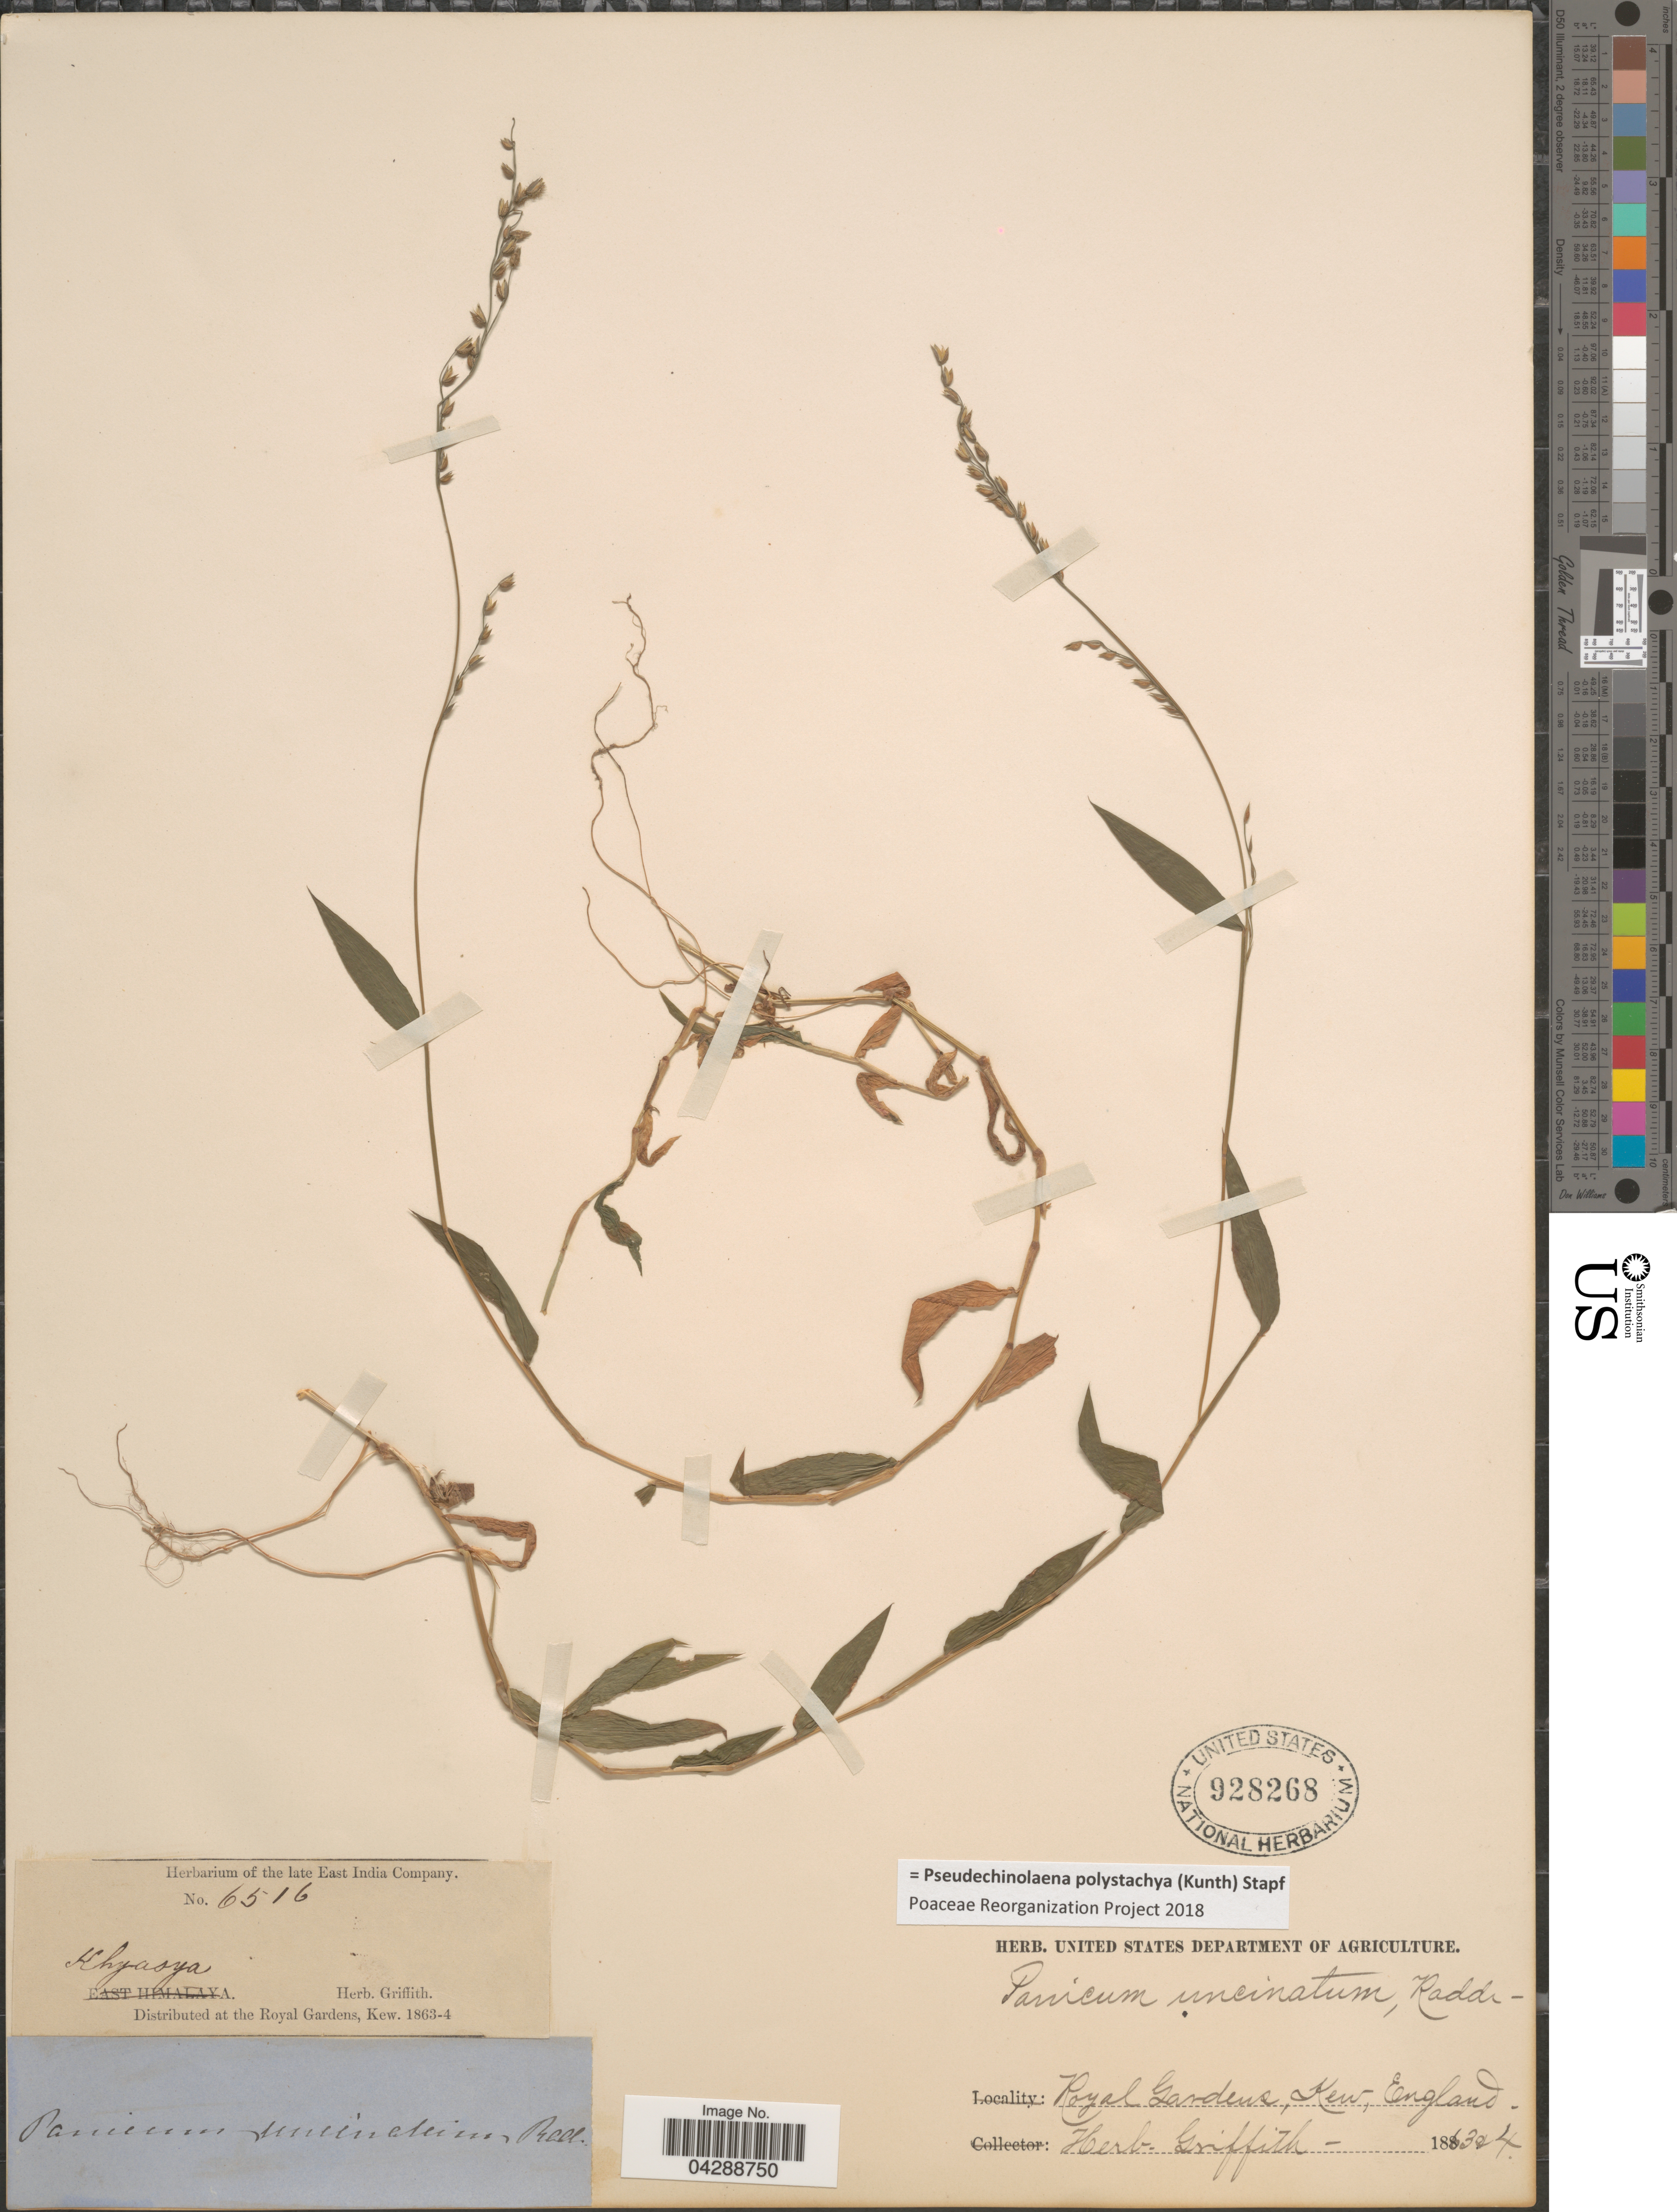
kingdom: Plantae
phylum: Tracheophyta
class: Liliopsida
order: Poales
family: Poaceae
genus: Pseudechinolaena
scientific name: Pseudechinolaena polystachya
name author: (Kunth) Stapf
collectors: ex herb. Griffith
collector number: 6516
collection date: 1863/1864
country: United Kingdom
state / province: England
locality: Khyasya. Royal Gardens, Kew.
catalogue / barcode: US 928268